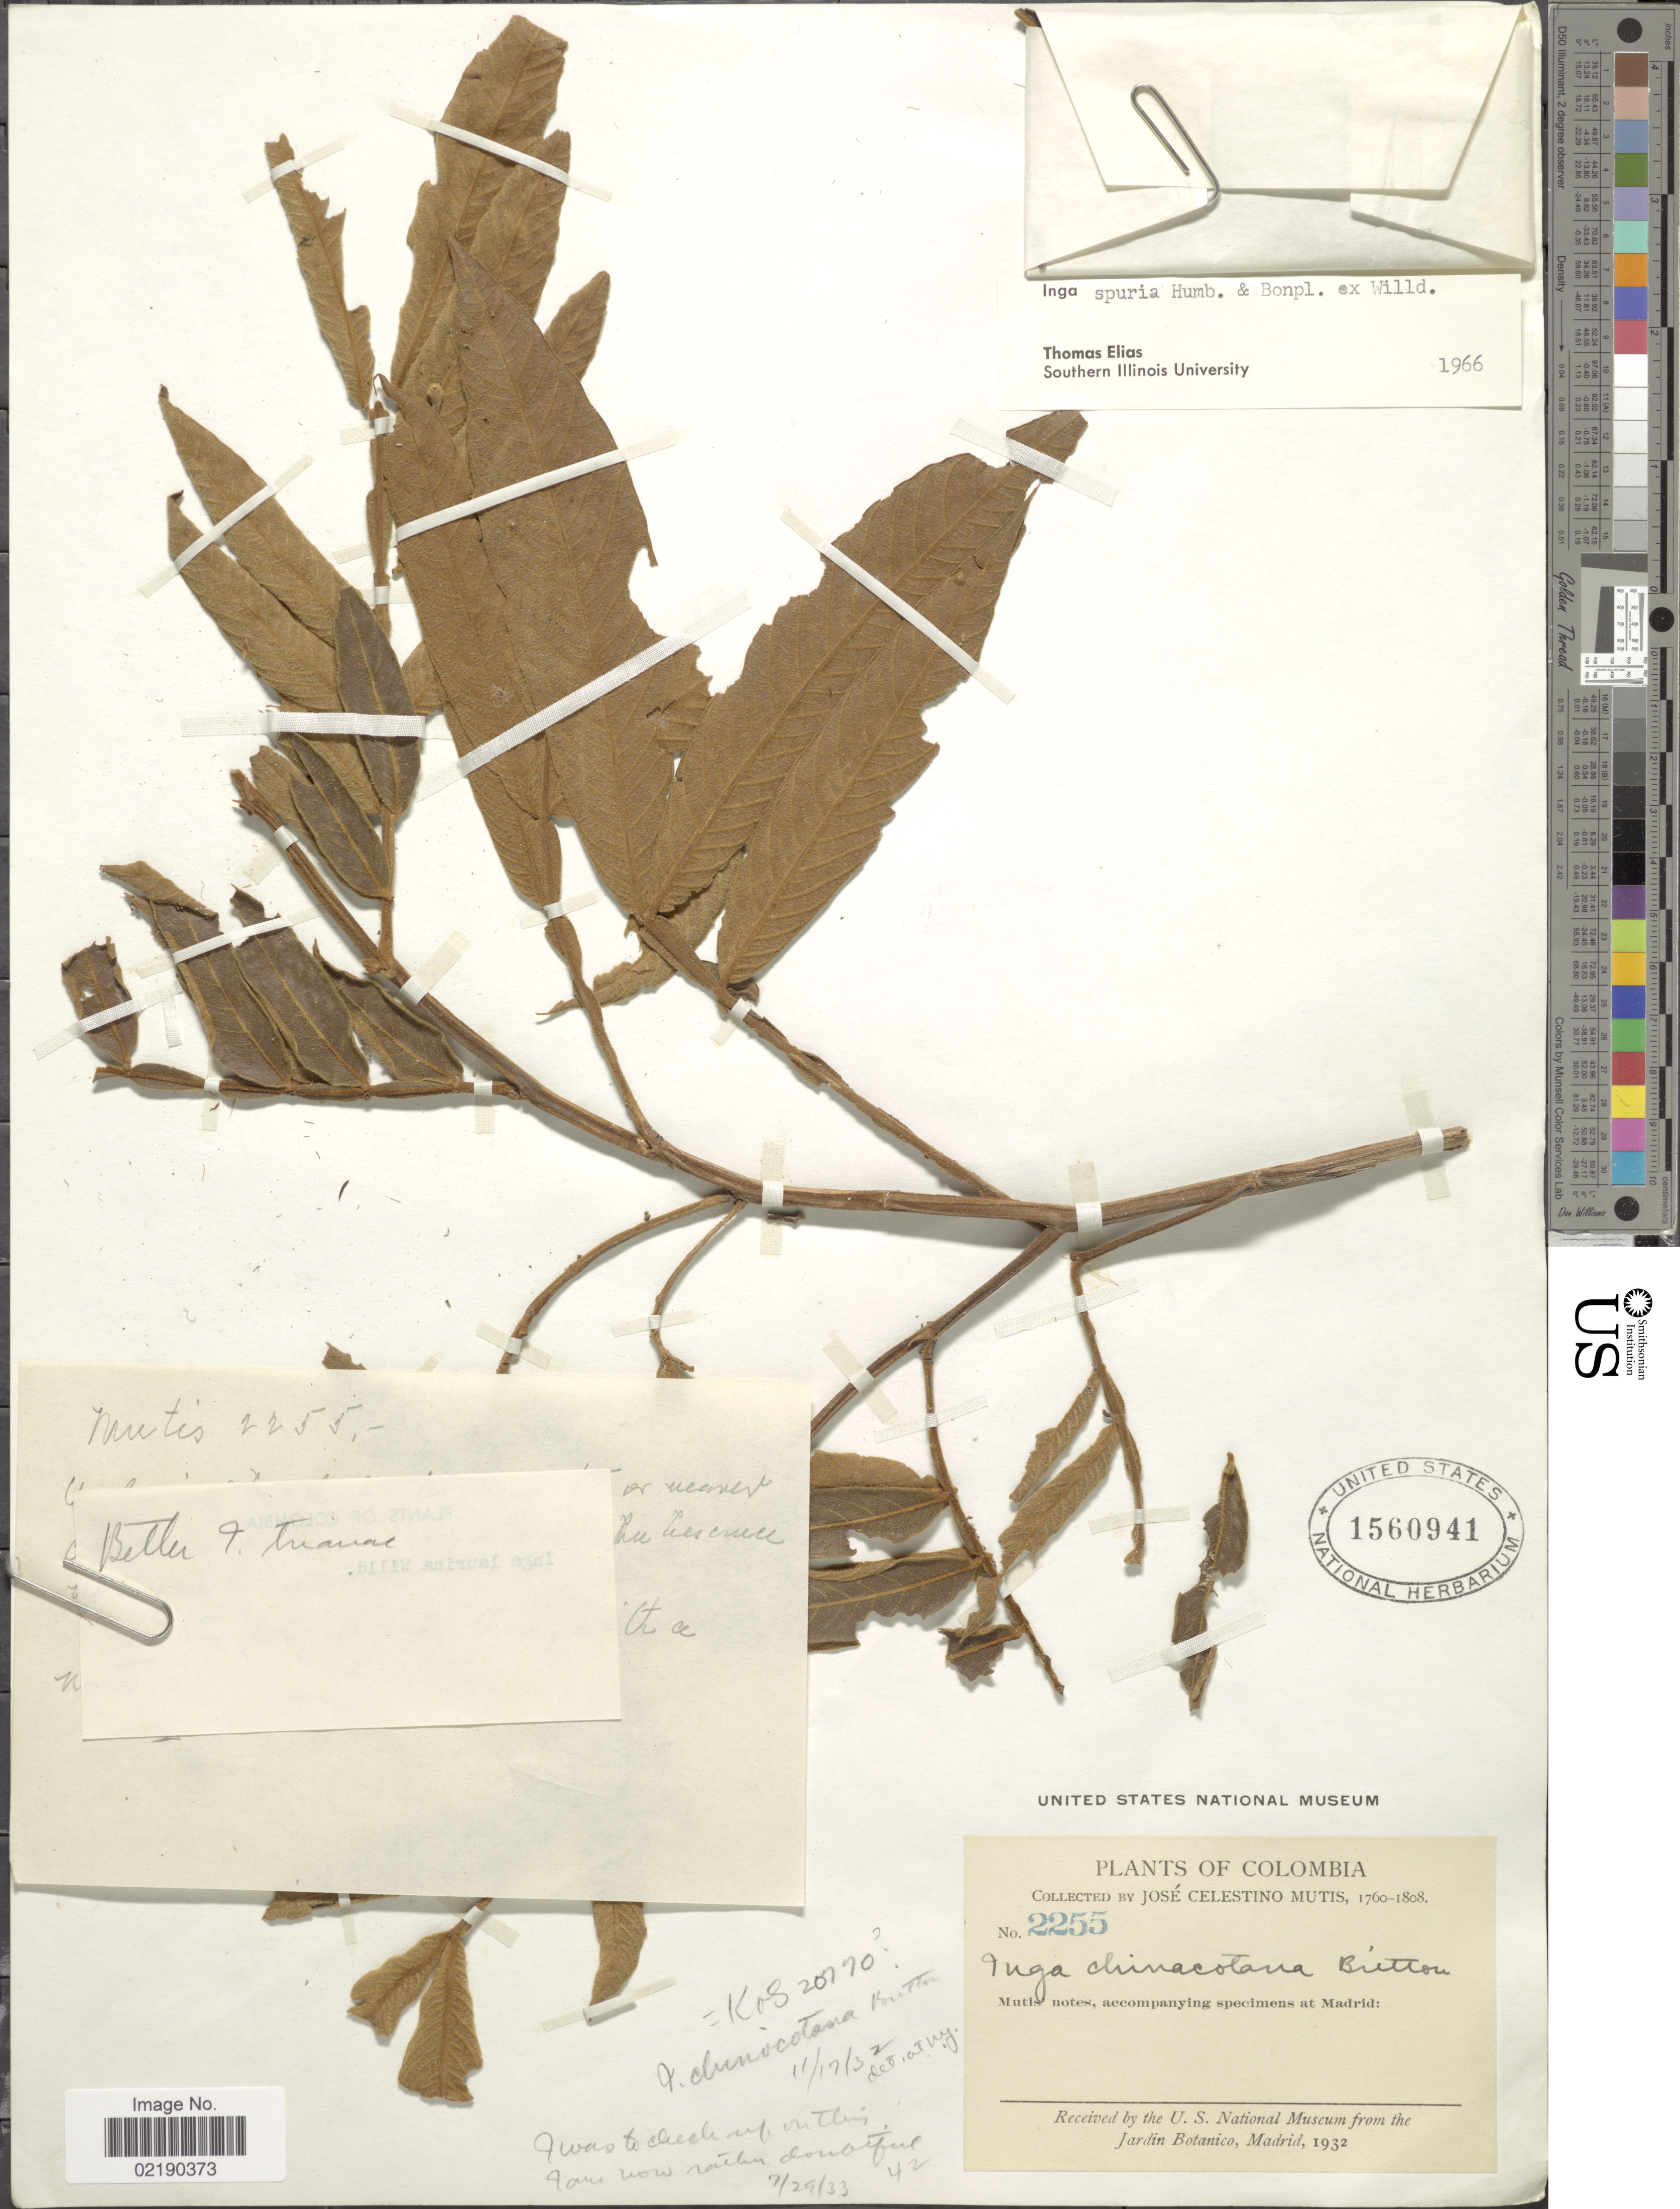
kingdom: Plantae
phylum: Tracheophyta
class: Magnoliopsida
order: Fabales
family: Fabaceae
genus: Inga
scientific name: Inga vera subsp. vera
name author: Willd.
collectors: J. C. B. Mutis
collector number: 2255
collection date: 1760/1808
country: Colombia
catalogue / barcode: US 1560941